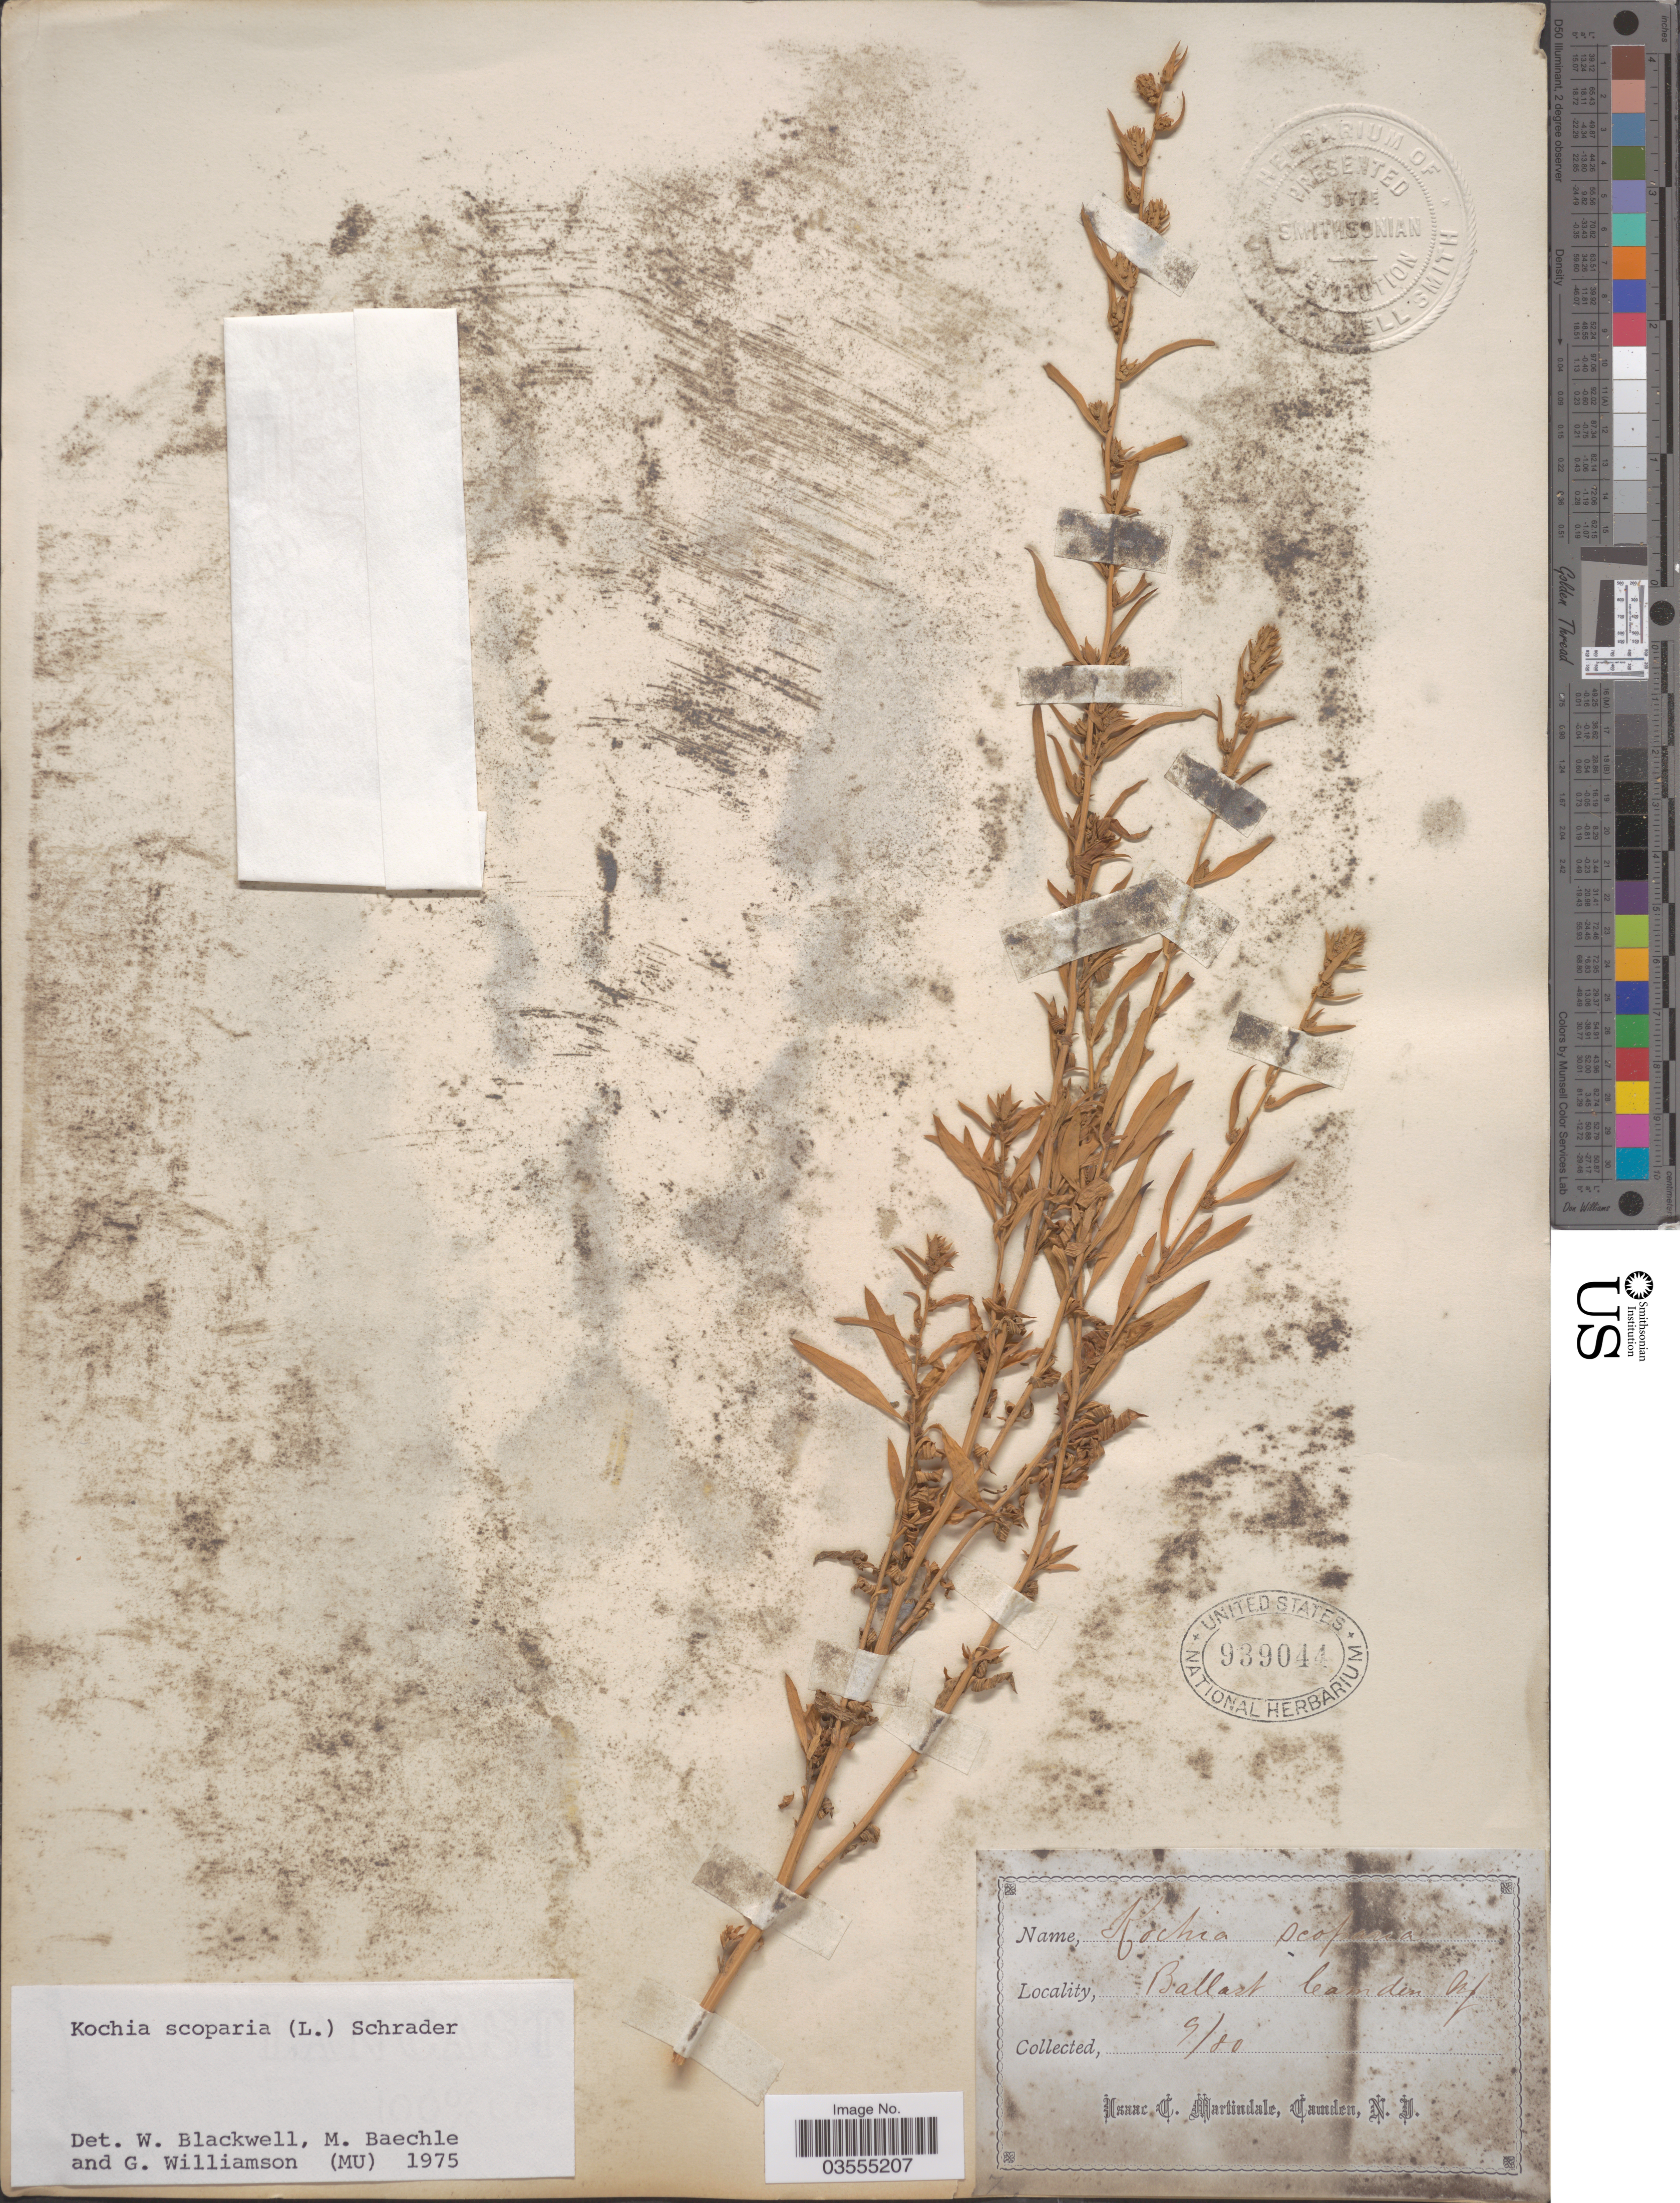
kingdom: Plantae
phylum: Tracheophyta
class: Magnoliopsida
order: Caryophyllales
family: Amaranthaceae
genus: Bassia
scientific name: Bassia scoparia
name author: (L.) Voss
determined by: U.S. National Herbarium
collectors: I. Martindale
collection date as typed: Transcribed d/m/y: /9/80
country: United States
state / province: New Jersey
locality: Ballast Camden.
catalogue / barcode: US 939044